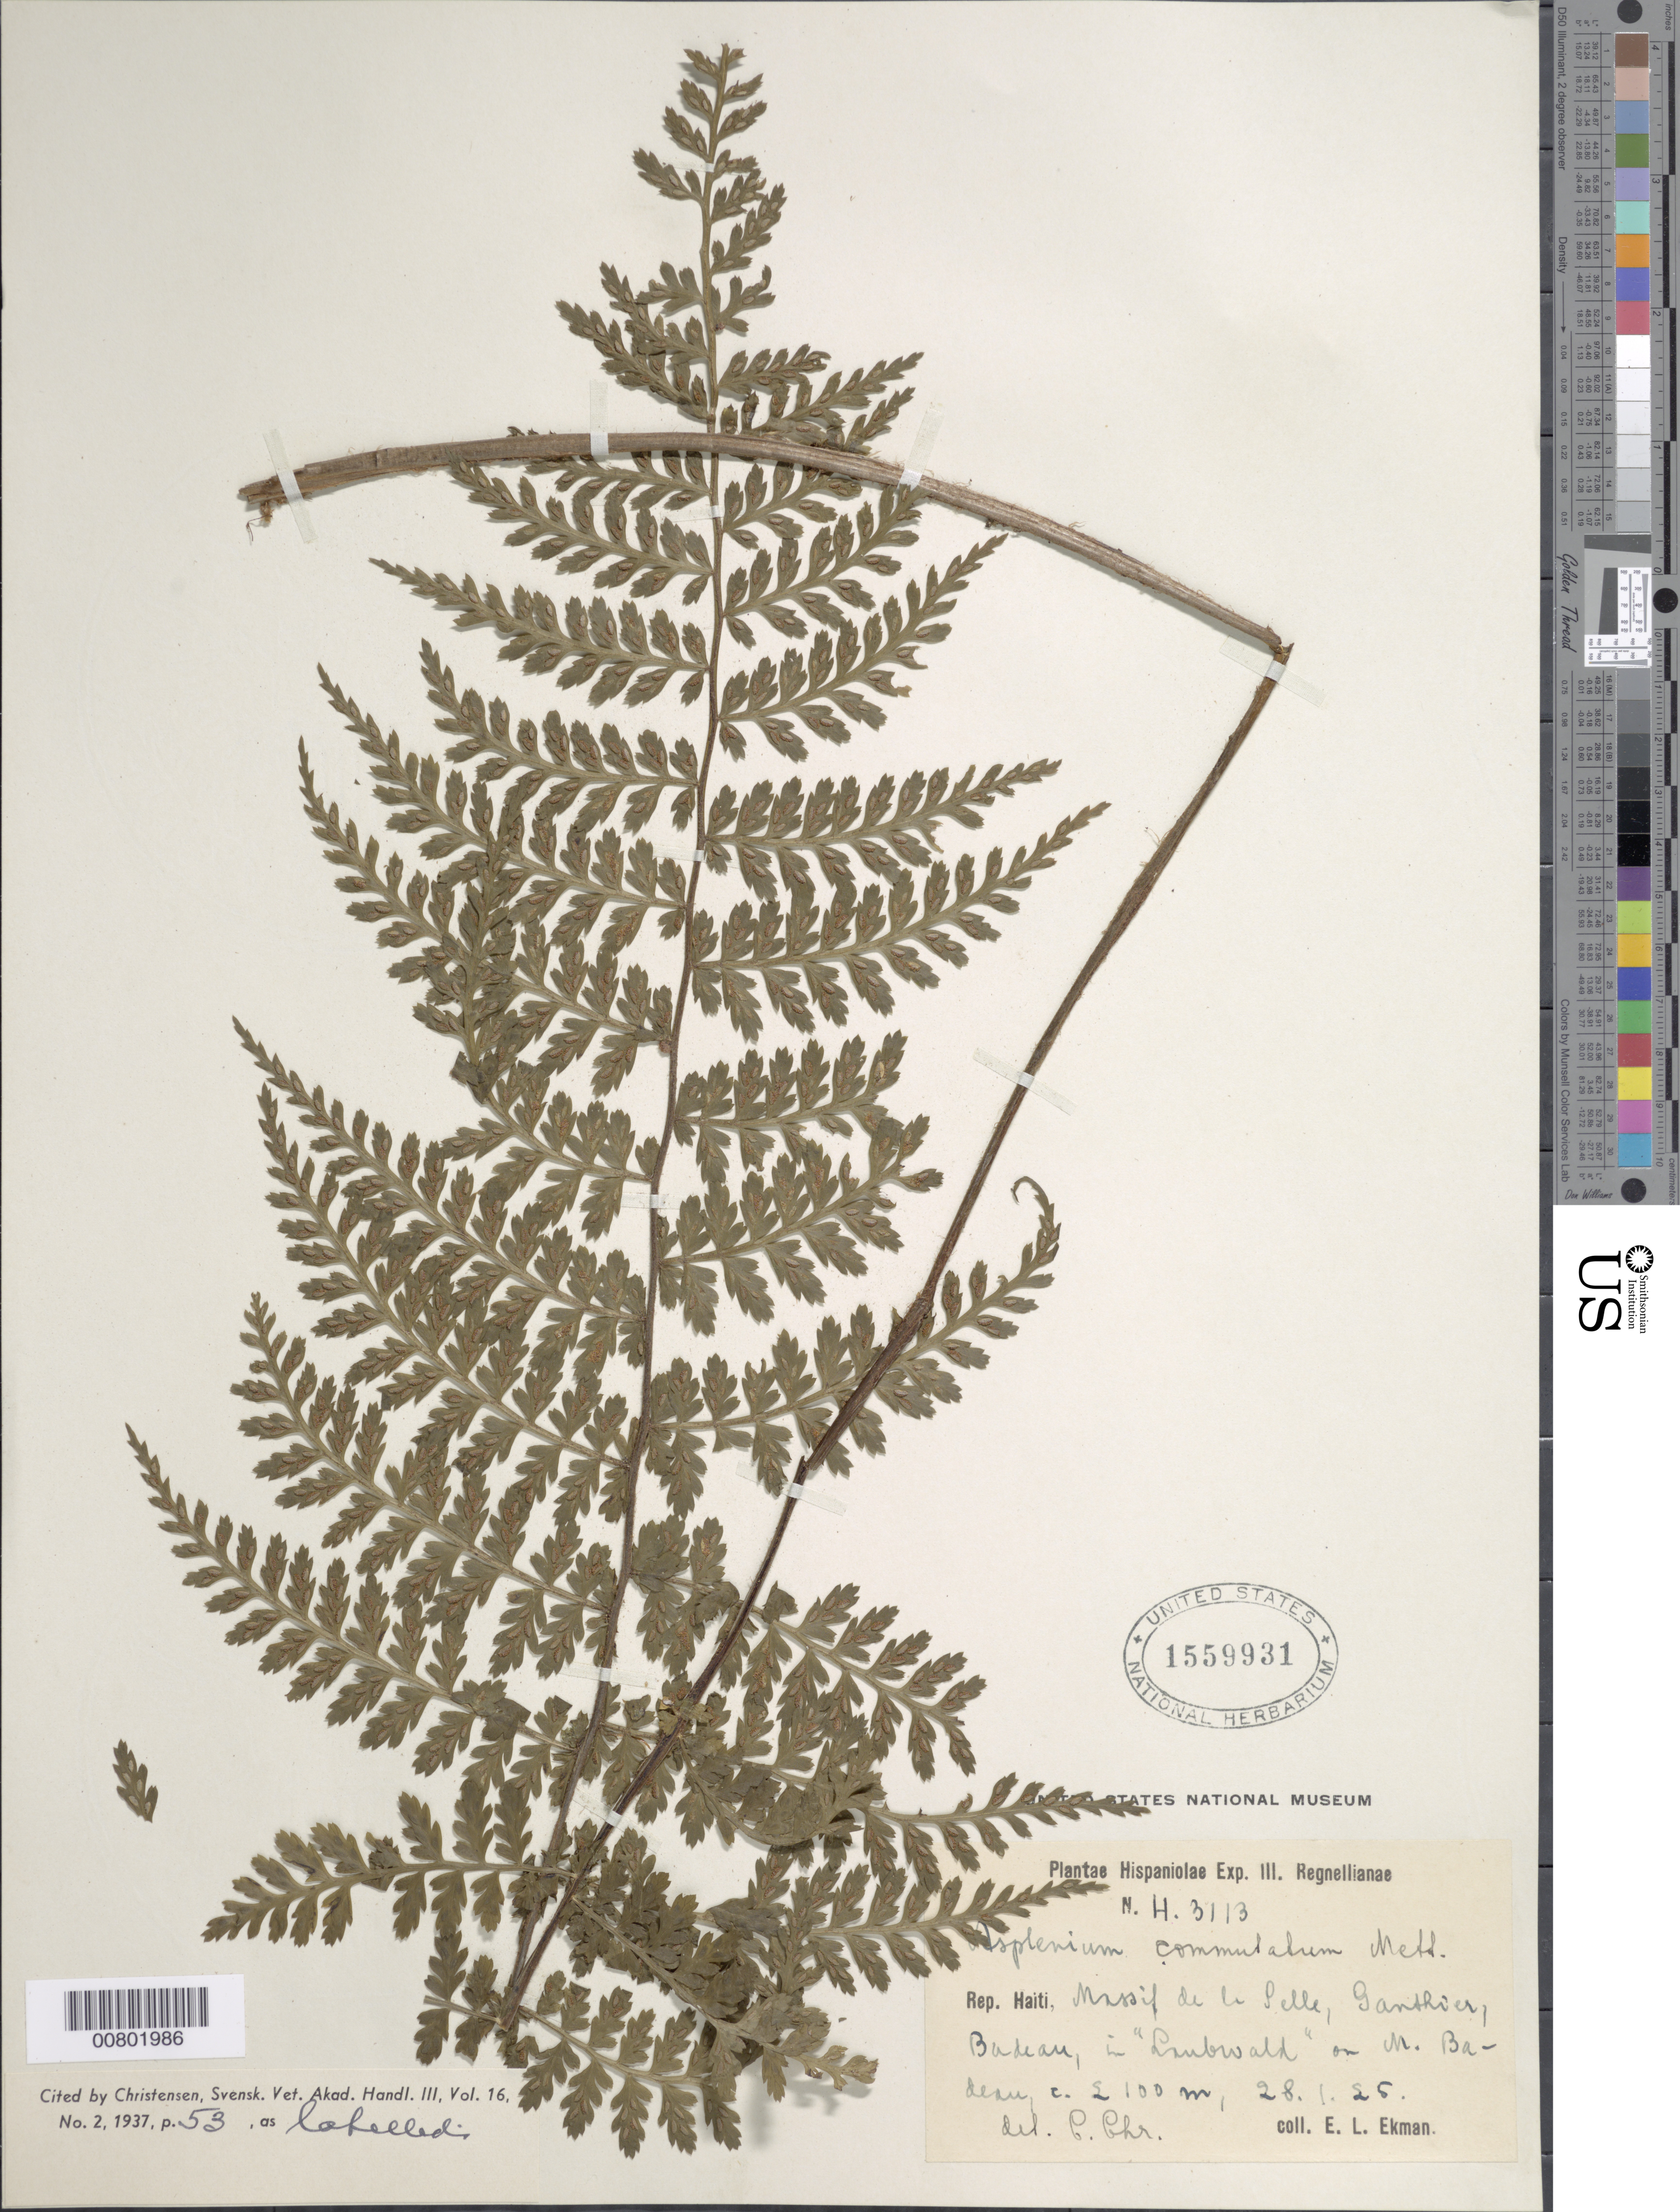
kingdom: Plantae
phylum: Tracheophyta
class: Polypodiopsida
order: Polypodiales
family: Aspleniaceae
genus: Asplenium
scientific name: Asplenium commutatum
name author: Mett. ex Kuhn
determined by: Christensen, C. F. A.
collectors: E. L. Ekman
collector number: H 3113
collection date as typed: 28 Jan 1925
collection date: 1925-01-28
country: Haiti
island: Hispaniola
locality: Massif de la Selle, Gauthier, Badeau, M. Badeau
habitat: In "Laubwald"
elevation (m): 2100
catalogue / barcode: US 1559931